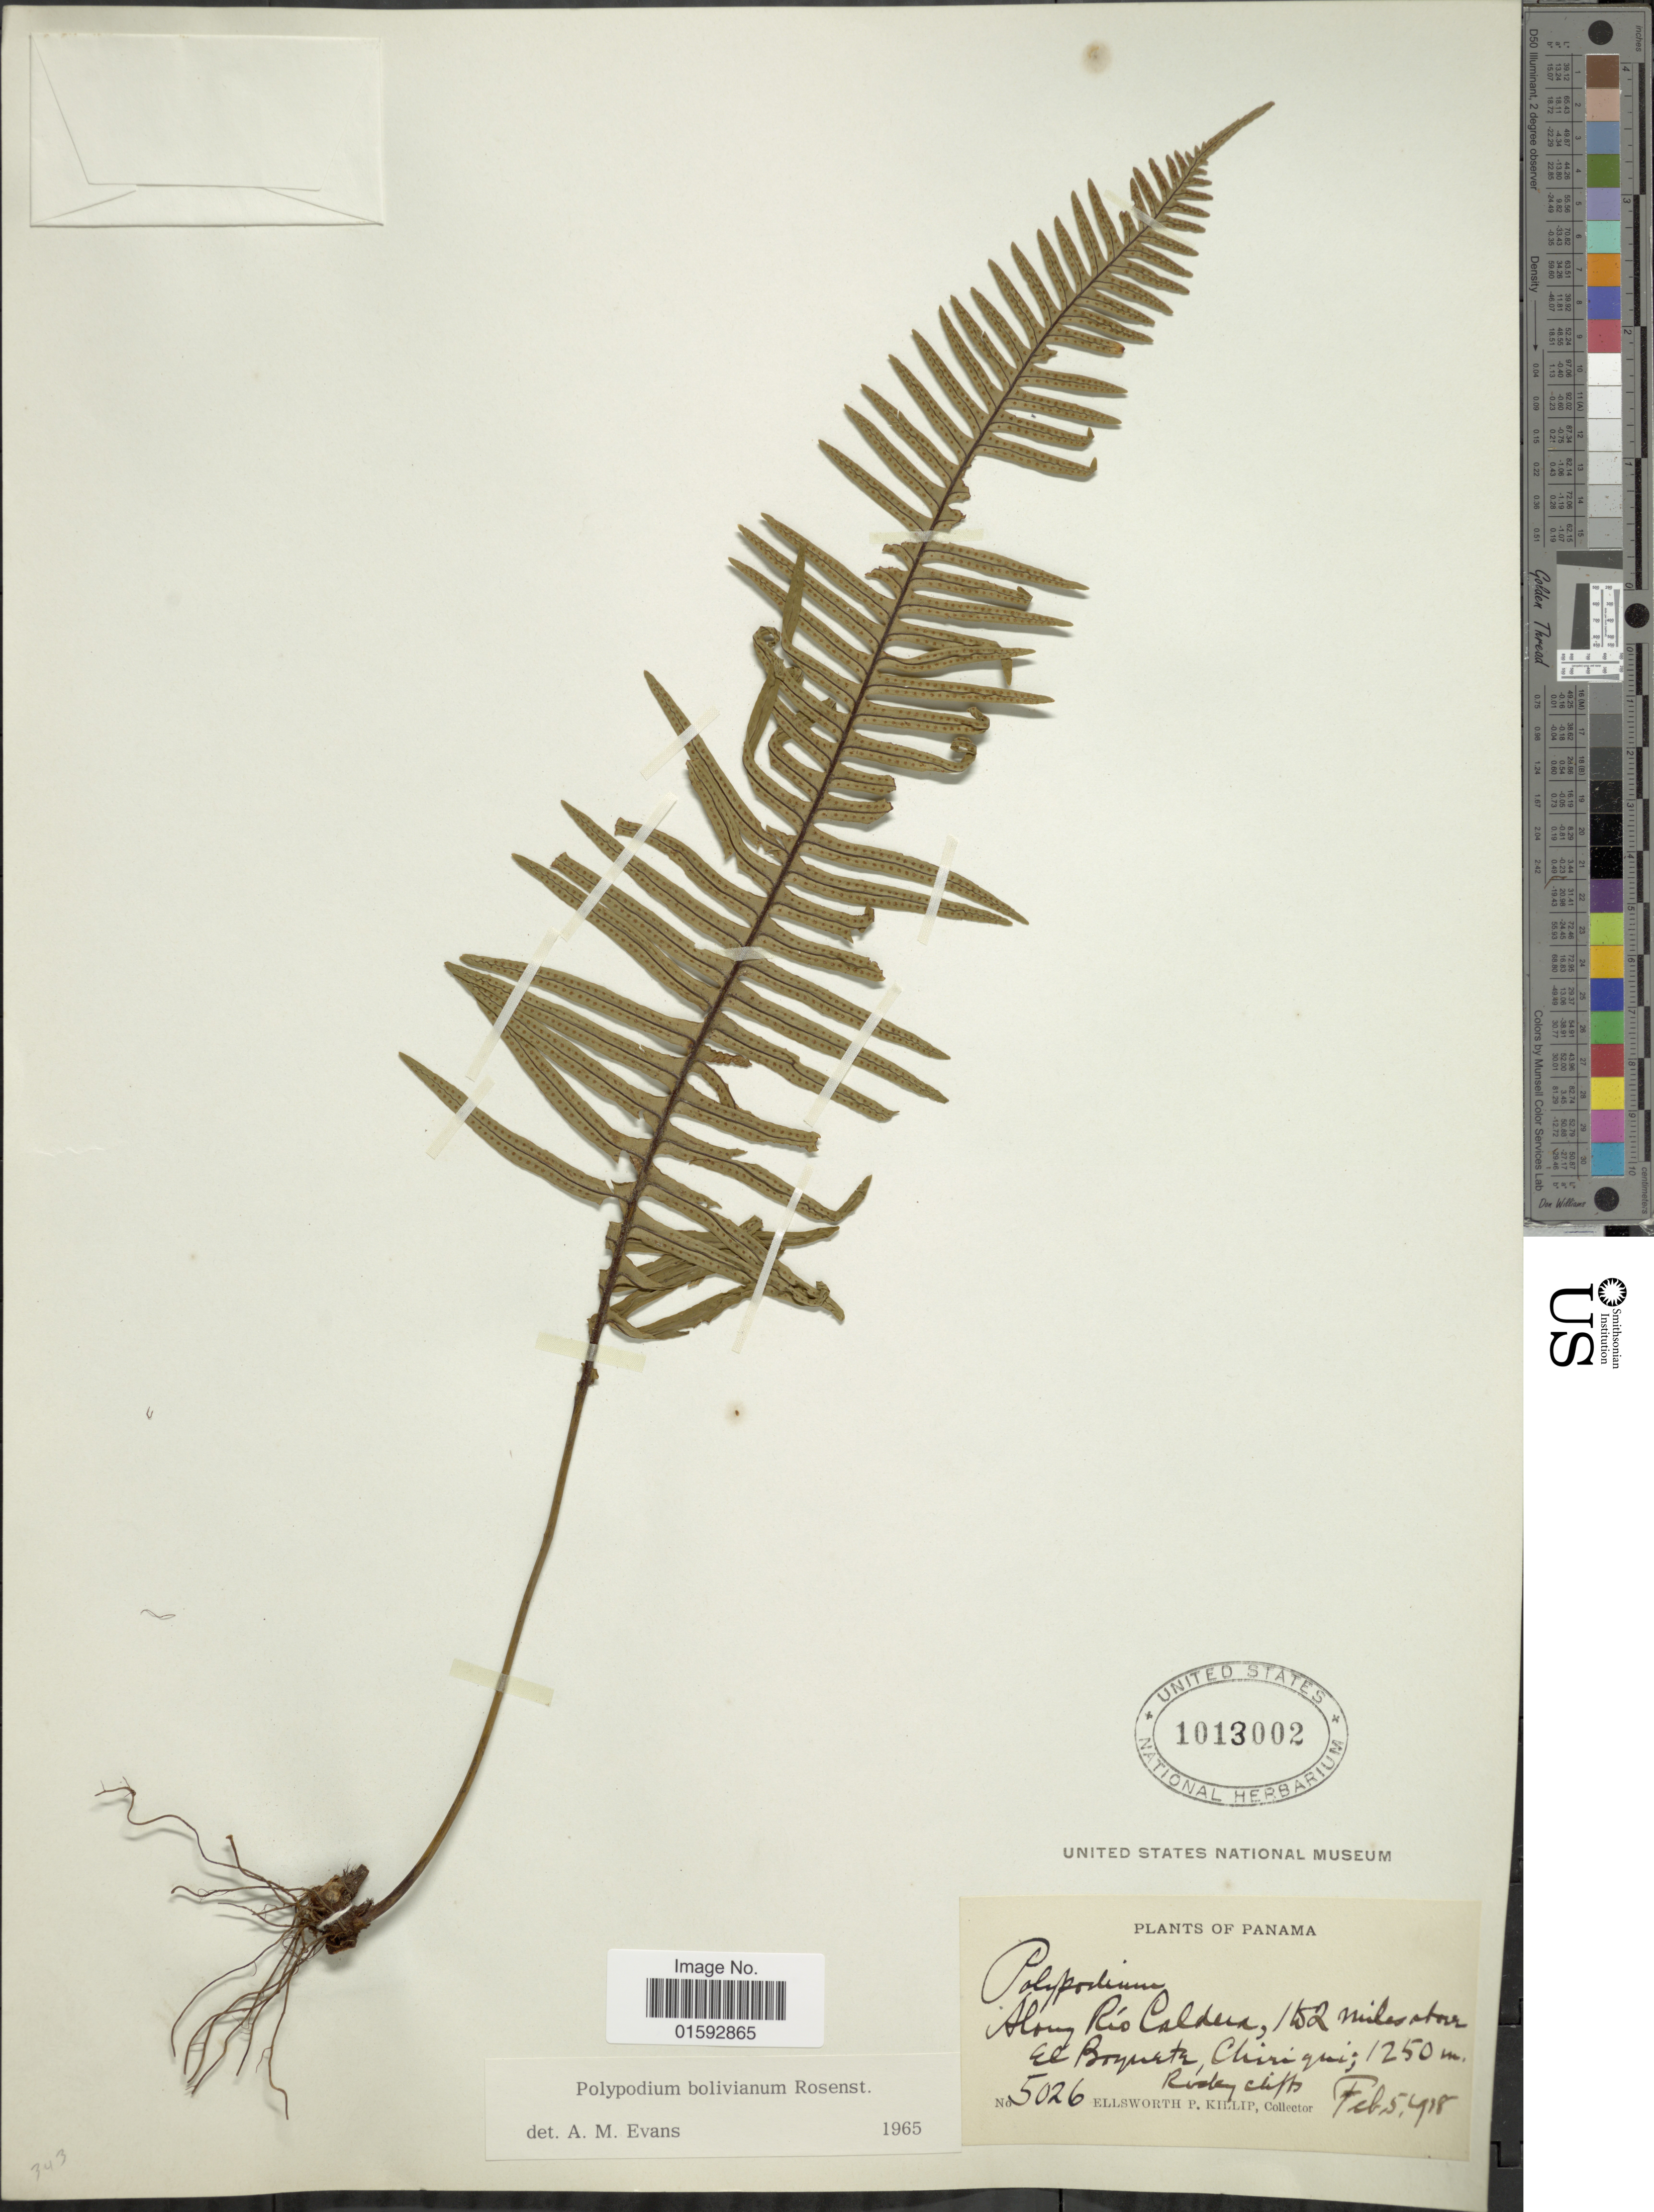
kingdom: Plantae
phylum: Tracheophyta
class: Polypodiopsida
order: Polypodiales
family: Polypodiaceae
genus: Pecluma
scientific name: Pecluma divaricata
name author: (E. Fourn.) Mickel & Beitel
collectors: E. P. Killip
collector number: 5026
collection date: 1918-02-05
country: Panama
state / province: Chiriqui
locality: Along Rio Caldera, 1 to 2 miles above El Boquete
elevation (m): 1250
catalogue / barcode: US 1013002